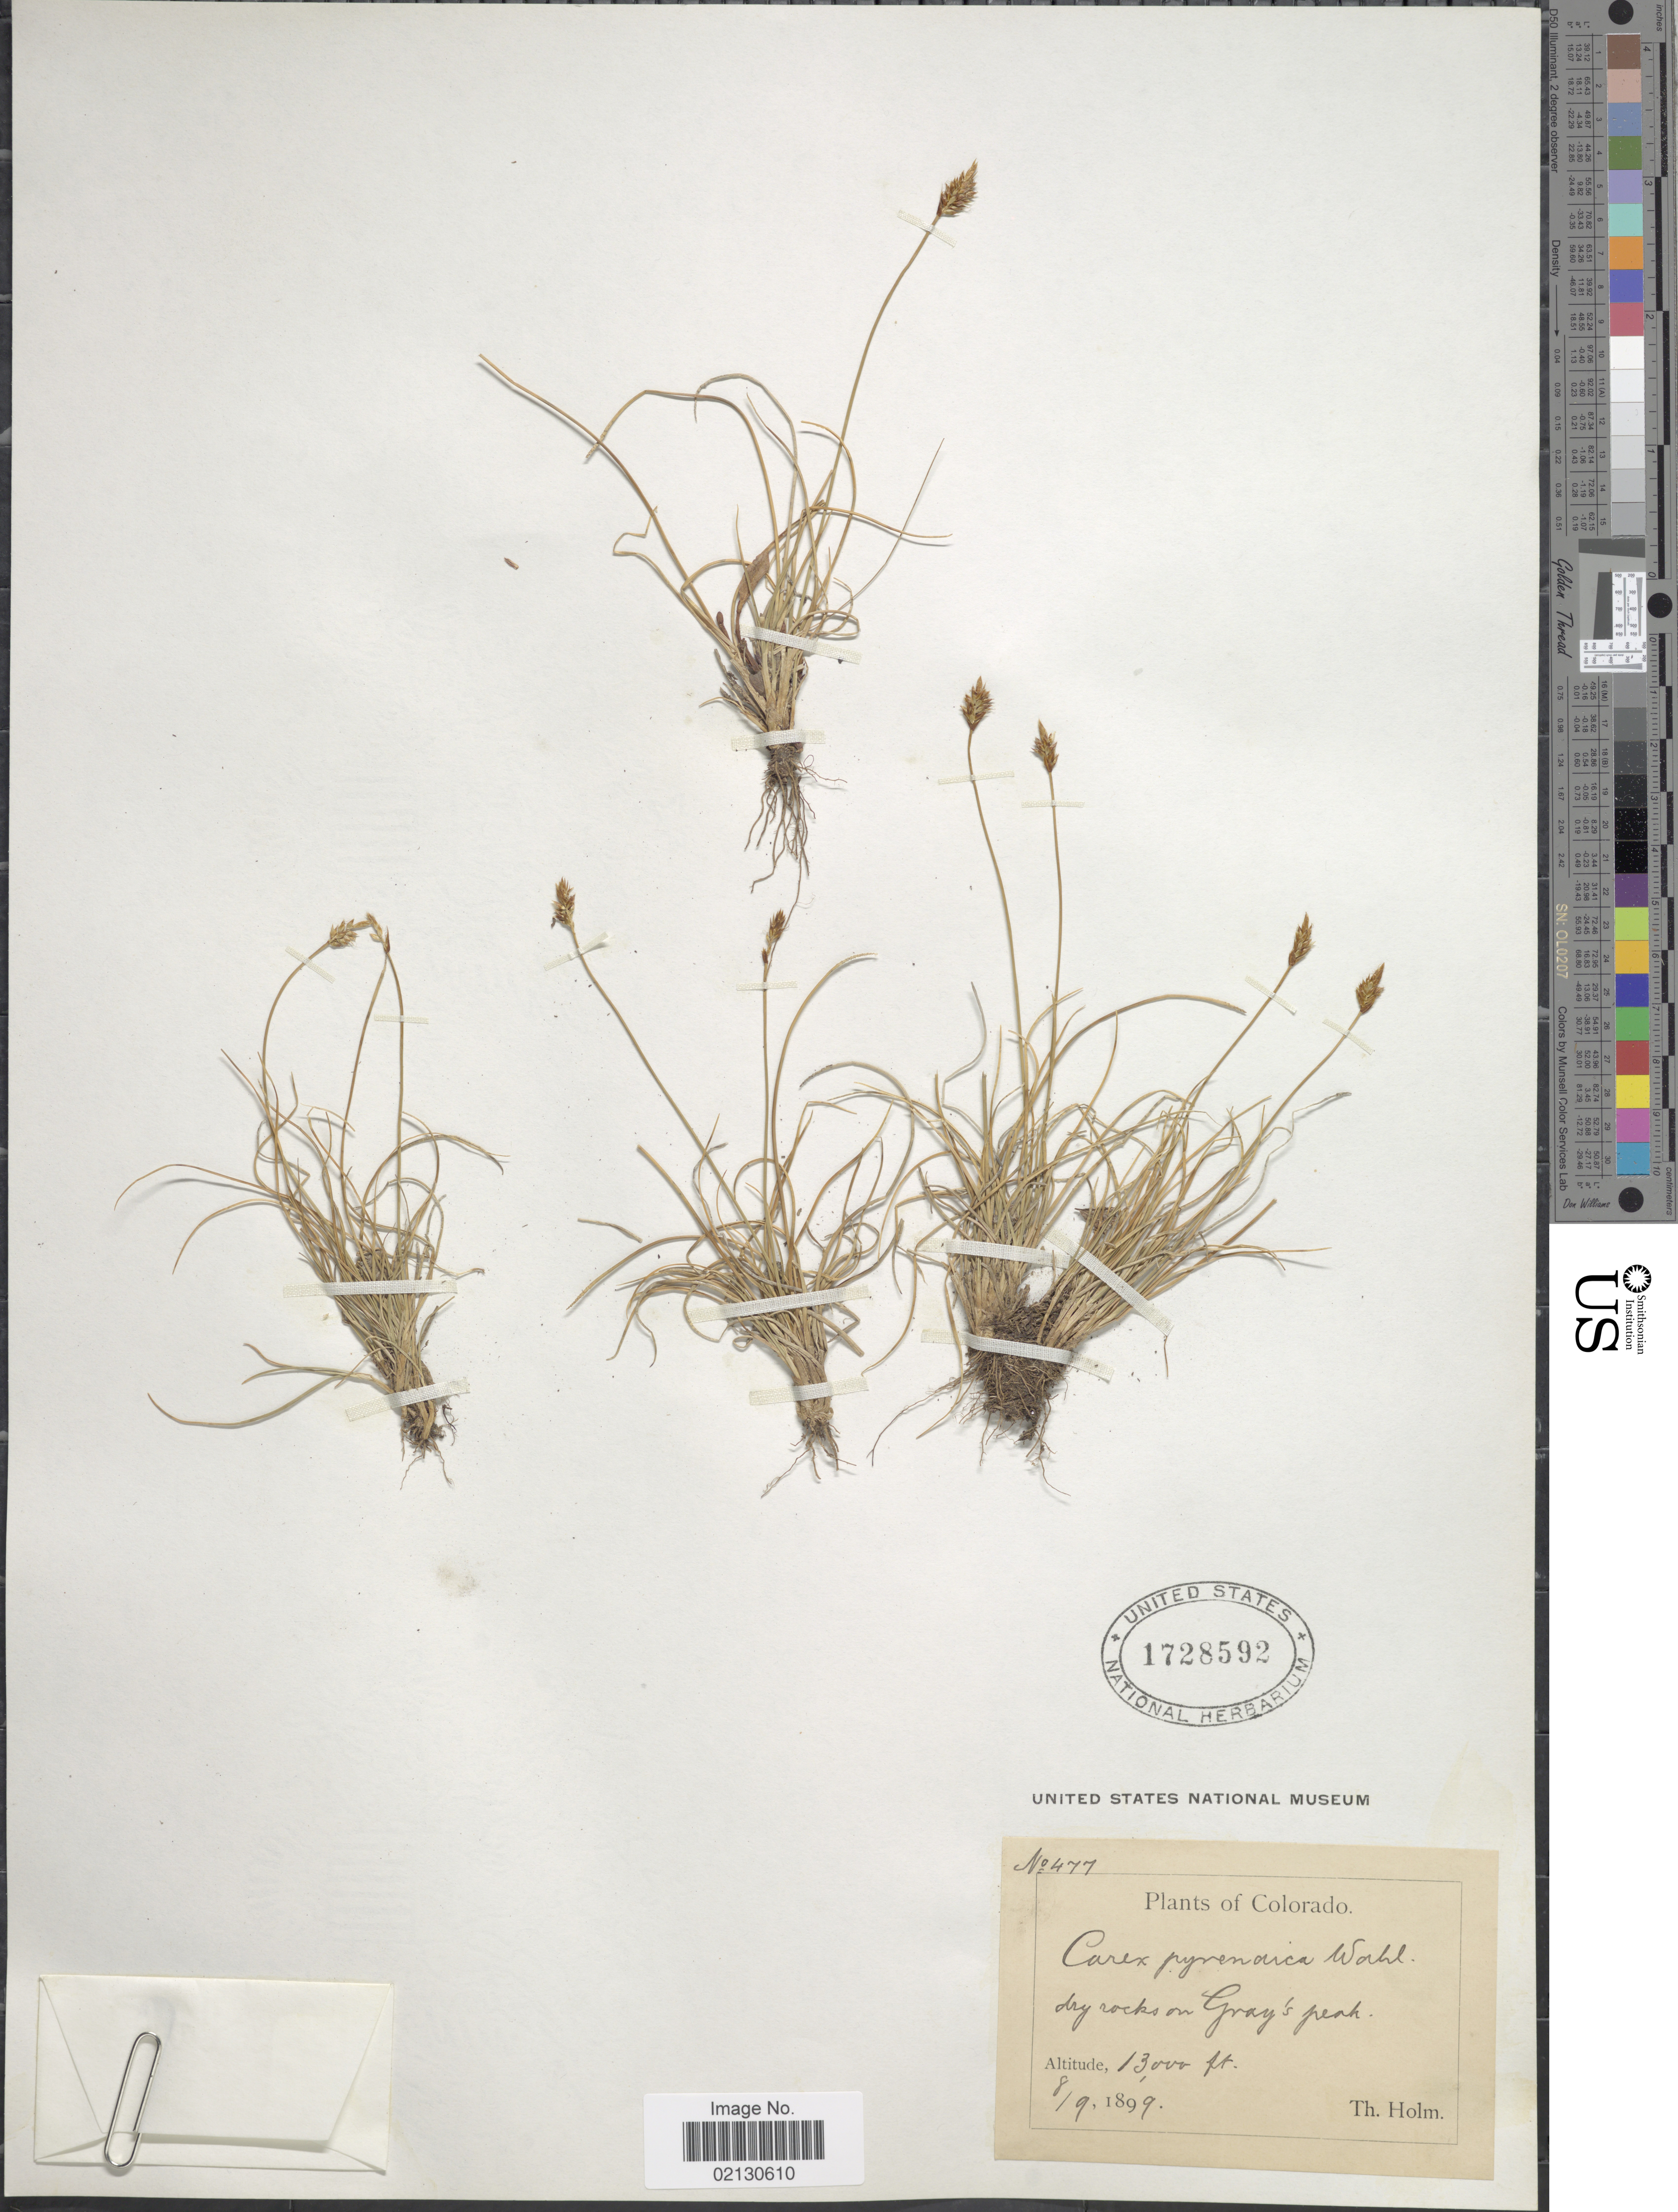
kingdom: Plantae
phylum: Tracheophyta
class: Liliopsida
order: Poales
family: Cyperaceae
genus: Carex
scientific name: Carex micropoda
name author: C.A. Mey.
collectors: T. Holm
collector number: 477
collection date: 1899-08-09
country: United States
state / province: Colorado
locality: Gray's Peak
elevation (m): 3962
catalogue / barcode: US 1728592